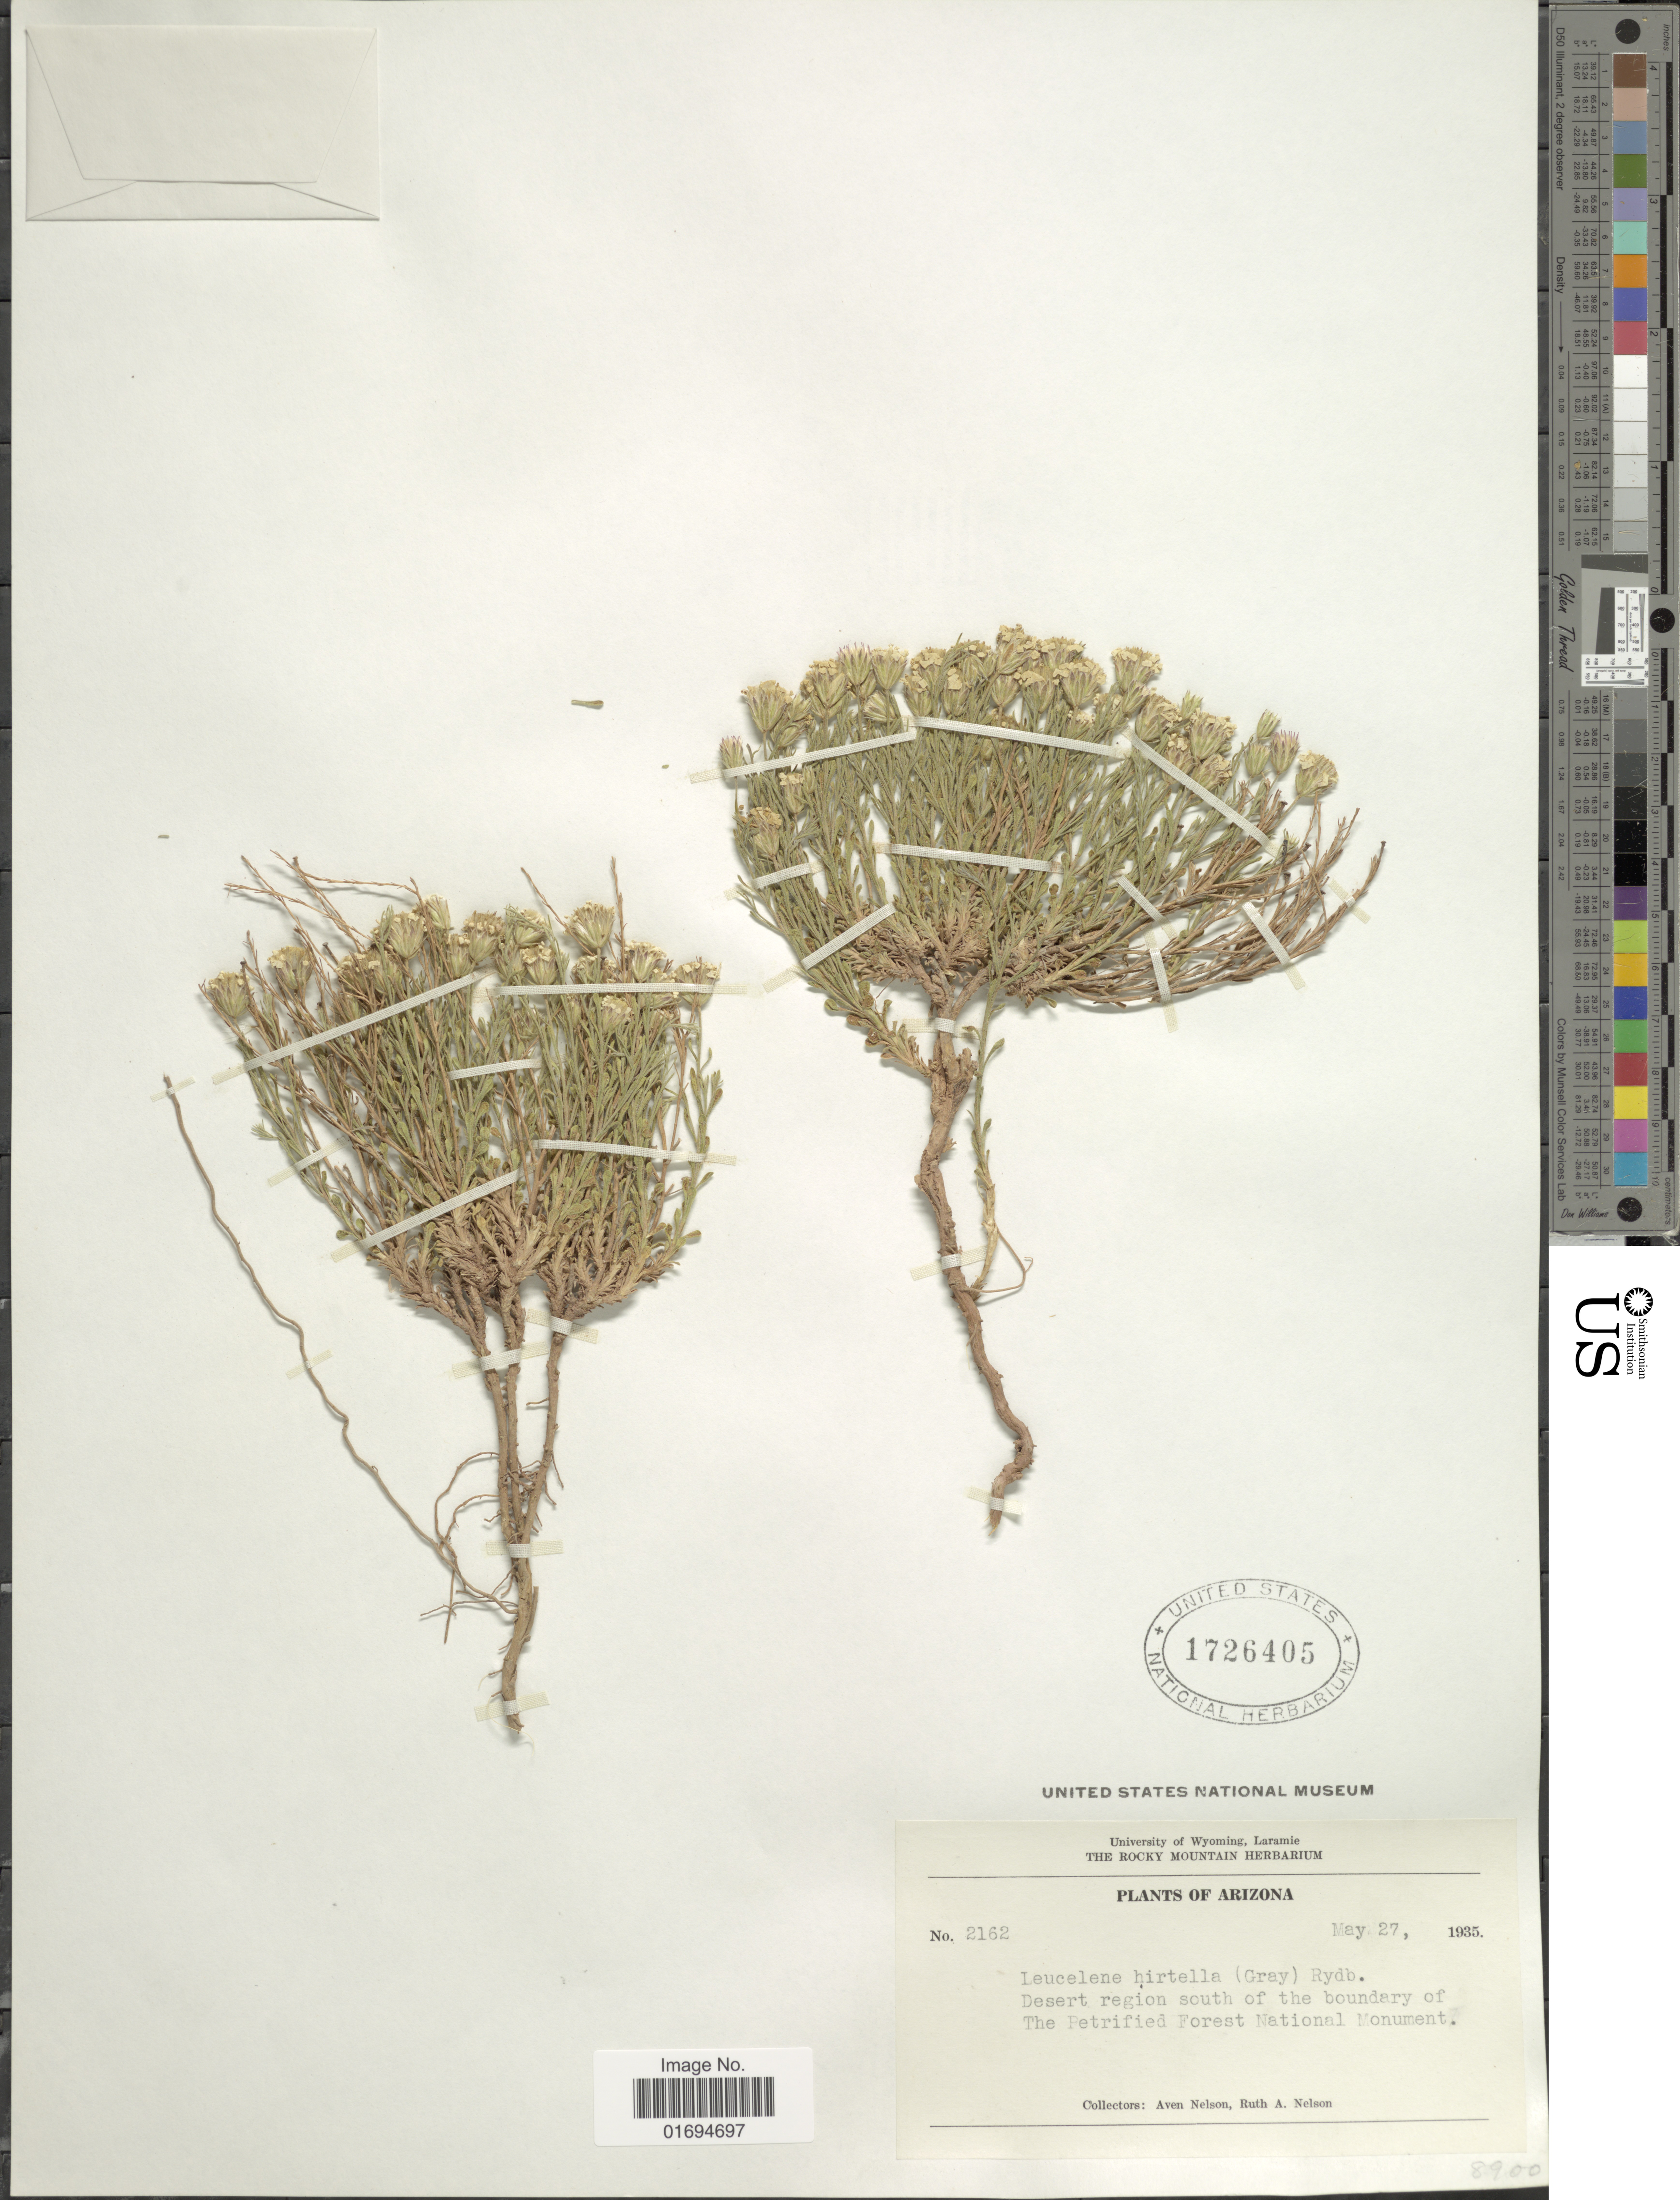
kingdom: Plantae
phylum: Tracheophyta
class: Magnoliopsida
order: Asterales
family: Asteraceae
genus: Chaetopappa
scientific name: Chaetopappa ericoides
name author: (Torr.) G.L. Nesom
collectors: A. Nelson & R. A. Nelson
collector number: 2162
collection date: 1935-05-27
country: United States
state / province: Arizona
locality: Desert region south of the boundary of the Petrified Forest National Monument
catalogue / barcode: US 1726405